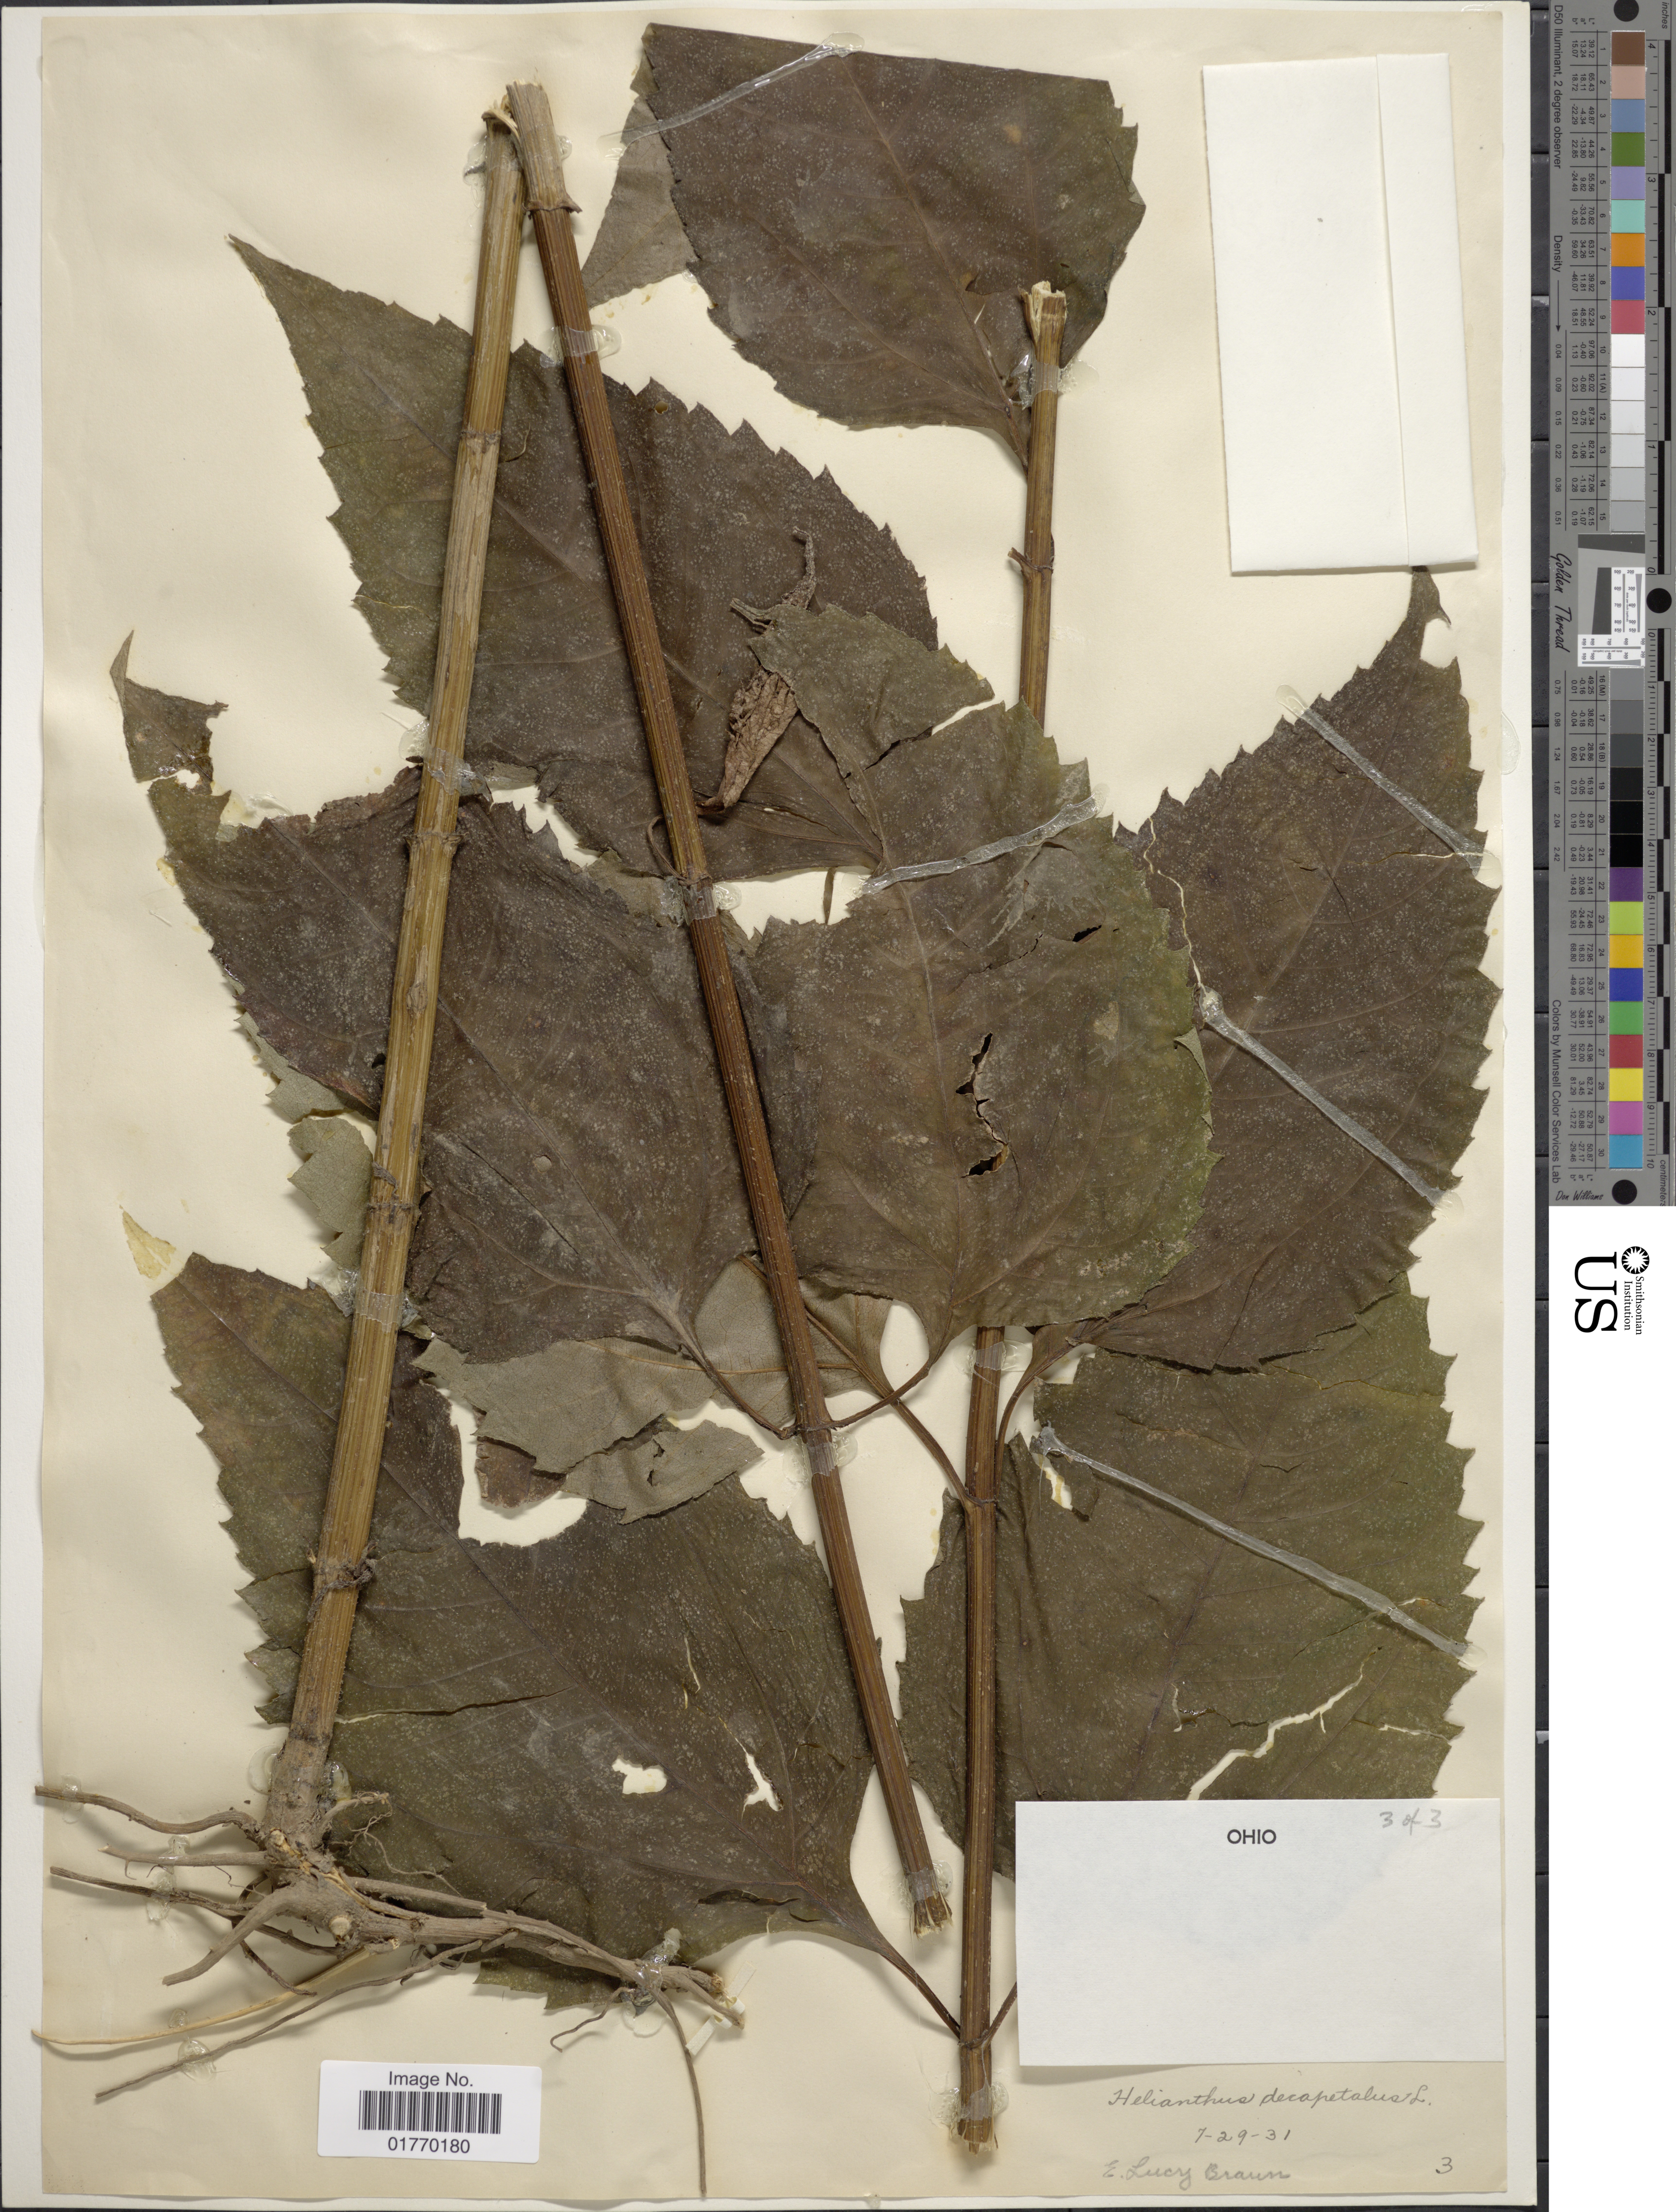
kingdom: Plantae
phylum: Tracheophyta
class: Magnoliopsida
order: Asterales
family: Asteraceae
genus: Helianthus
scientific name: Helianthus decapetalus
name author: L.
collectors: E. L. Braun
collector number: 3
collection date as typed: Transcribed d/m/y: 29/7/31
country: United States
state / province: Ohio